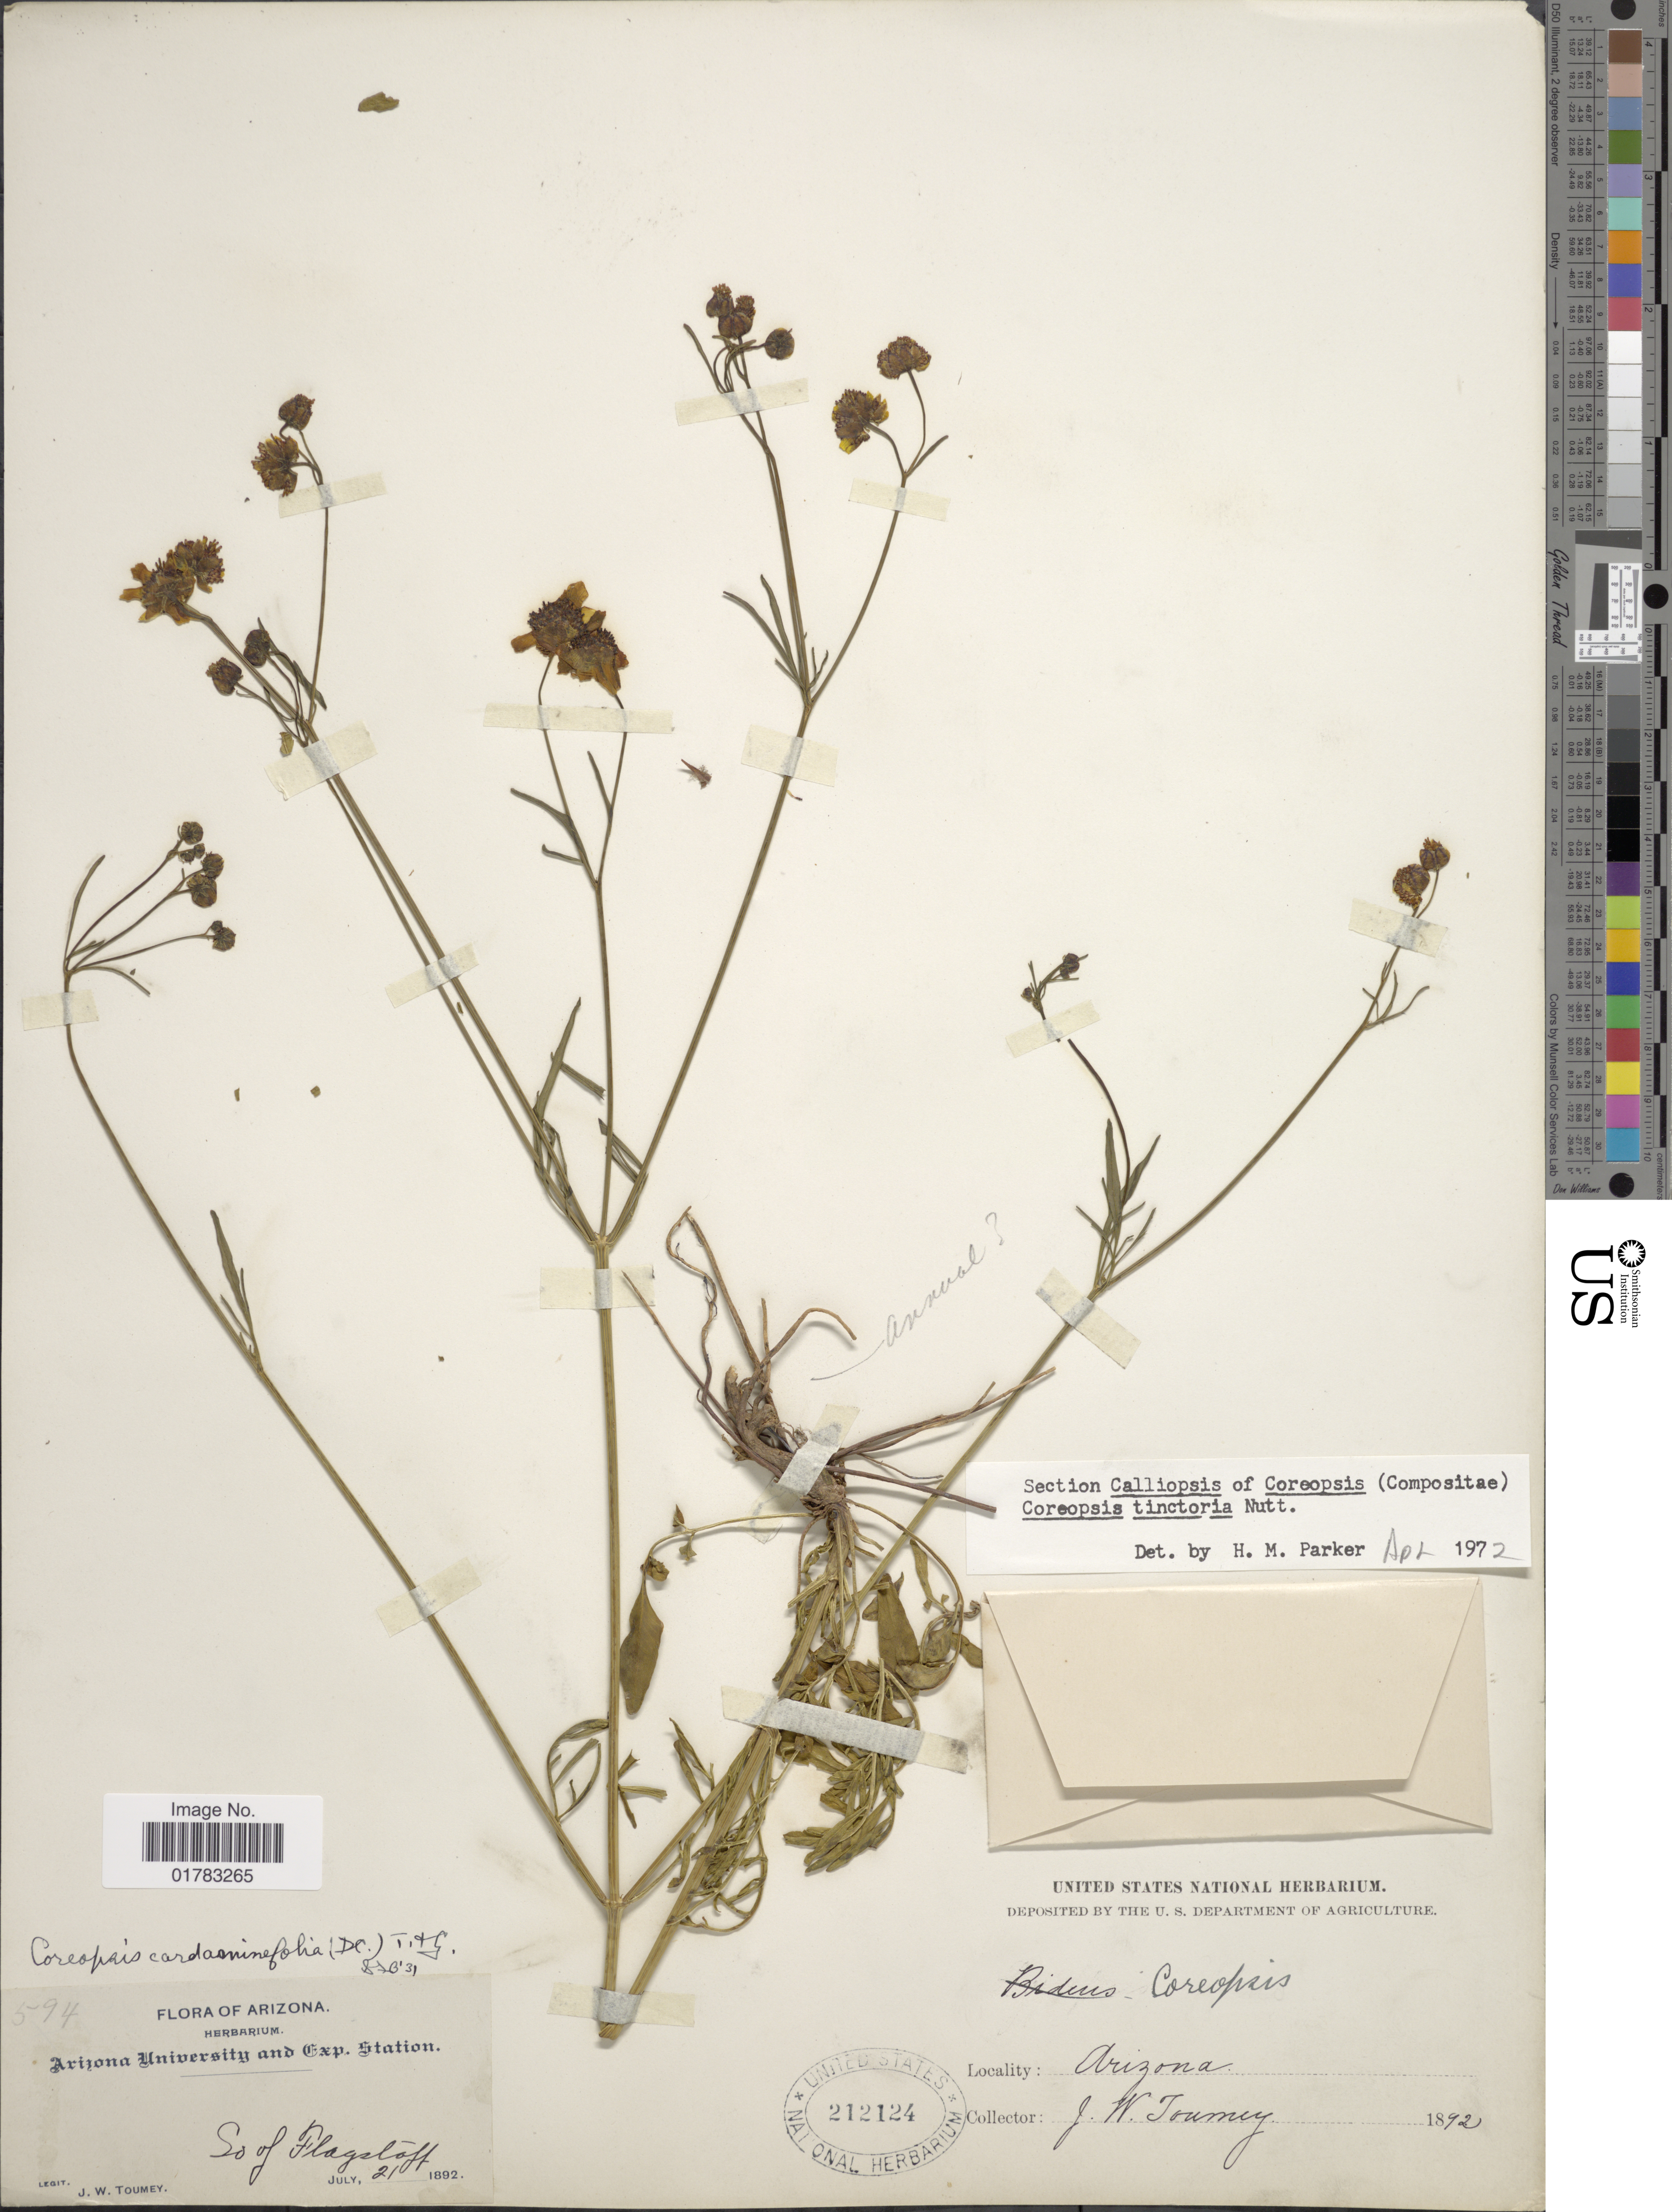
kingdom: Plantae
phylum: Tracheophyta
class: Magnoliopsida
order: Asterales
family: Asteraceae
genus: Coreopsis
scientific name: Coreopsis tinctoria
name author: Nutt.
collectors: J. W. Toumey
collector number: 594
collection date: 1892-07-21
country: United States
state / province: Arizona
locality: So of Flagstaff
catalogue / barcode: US 212124